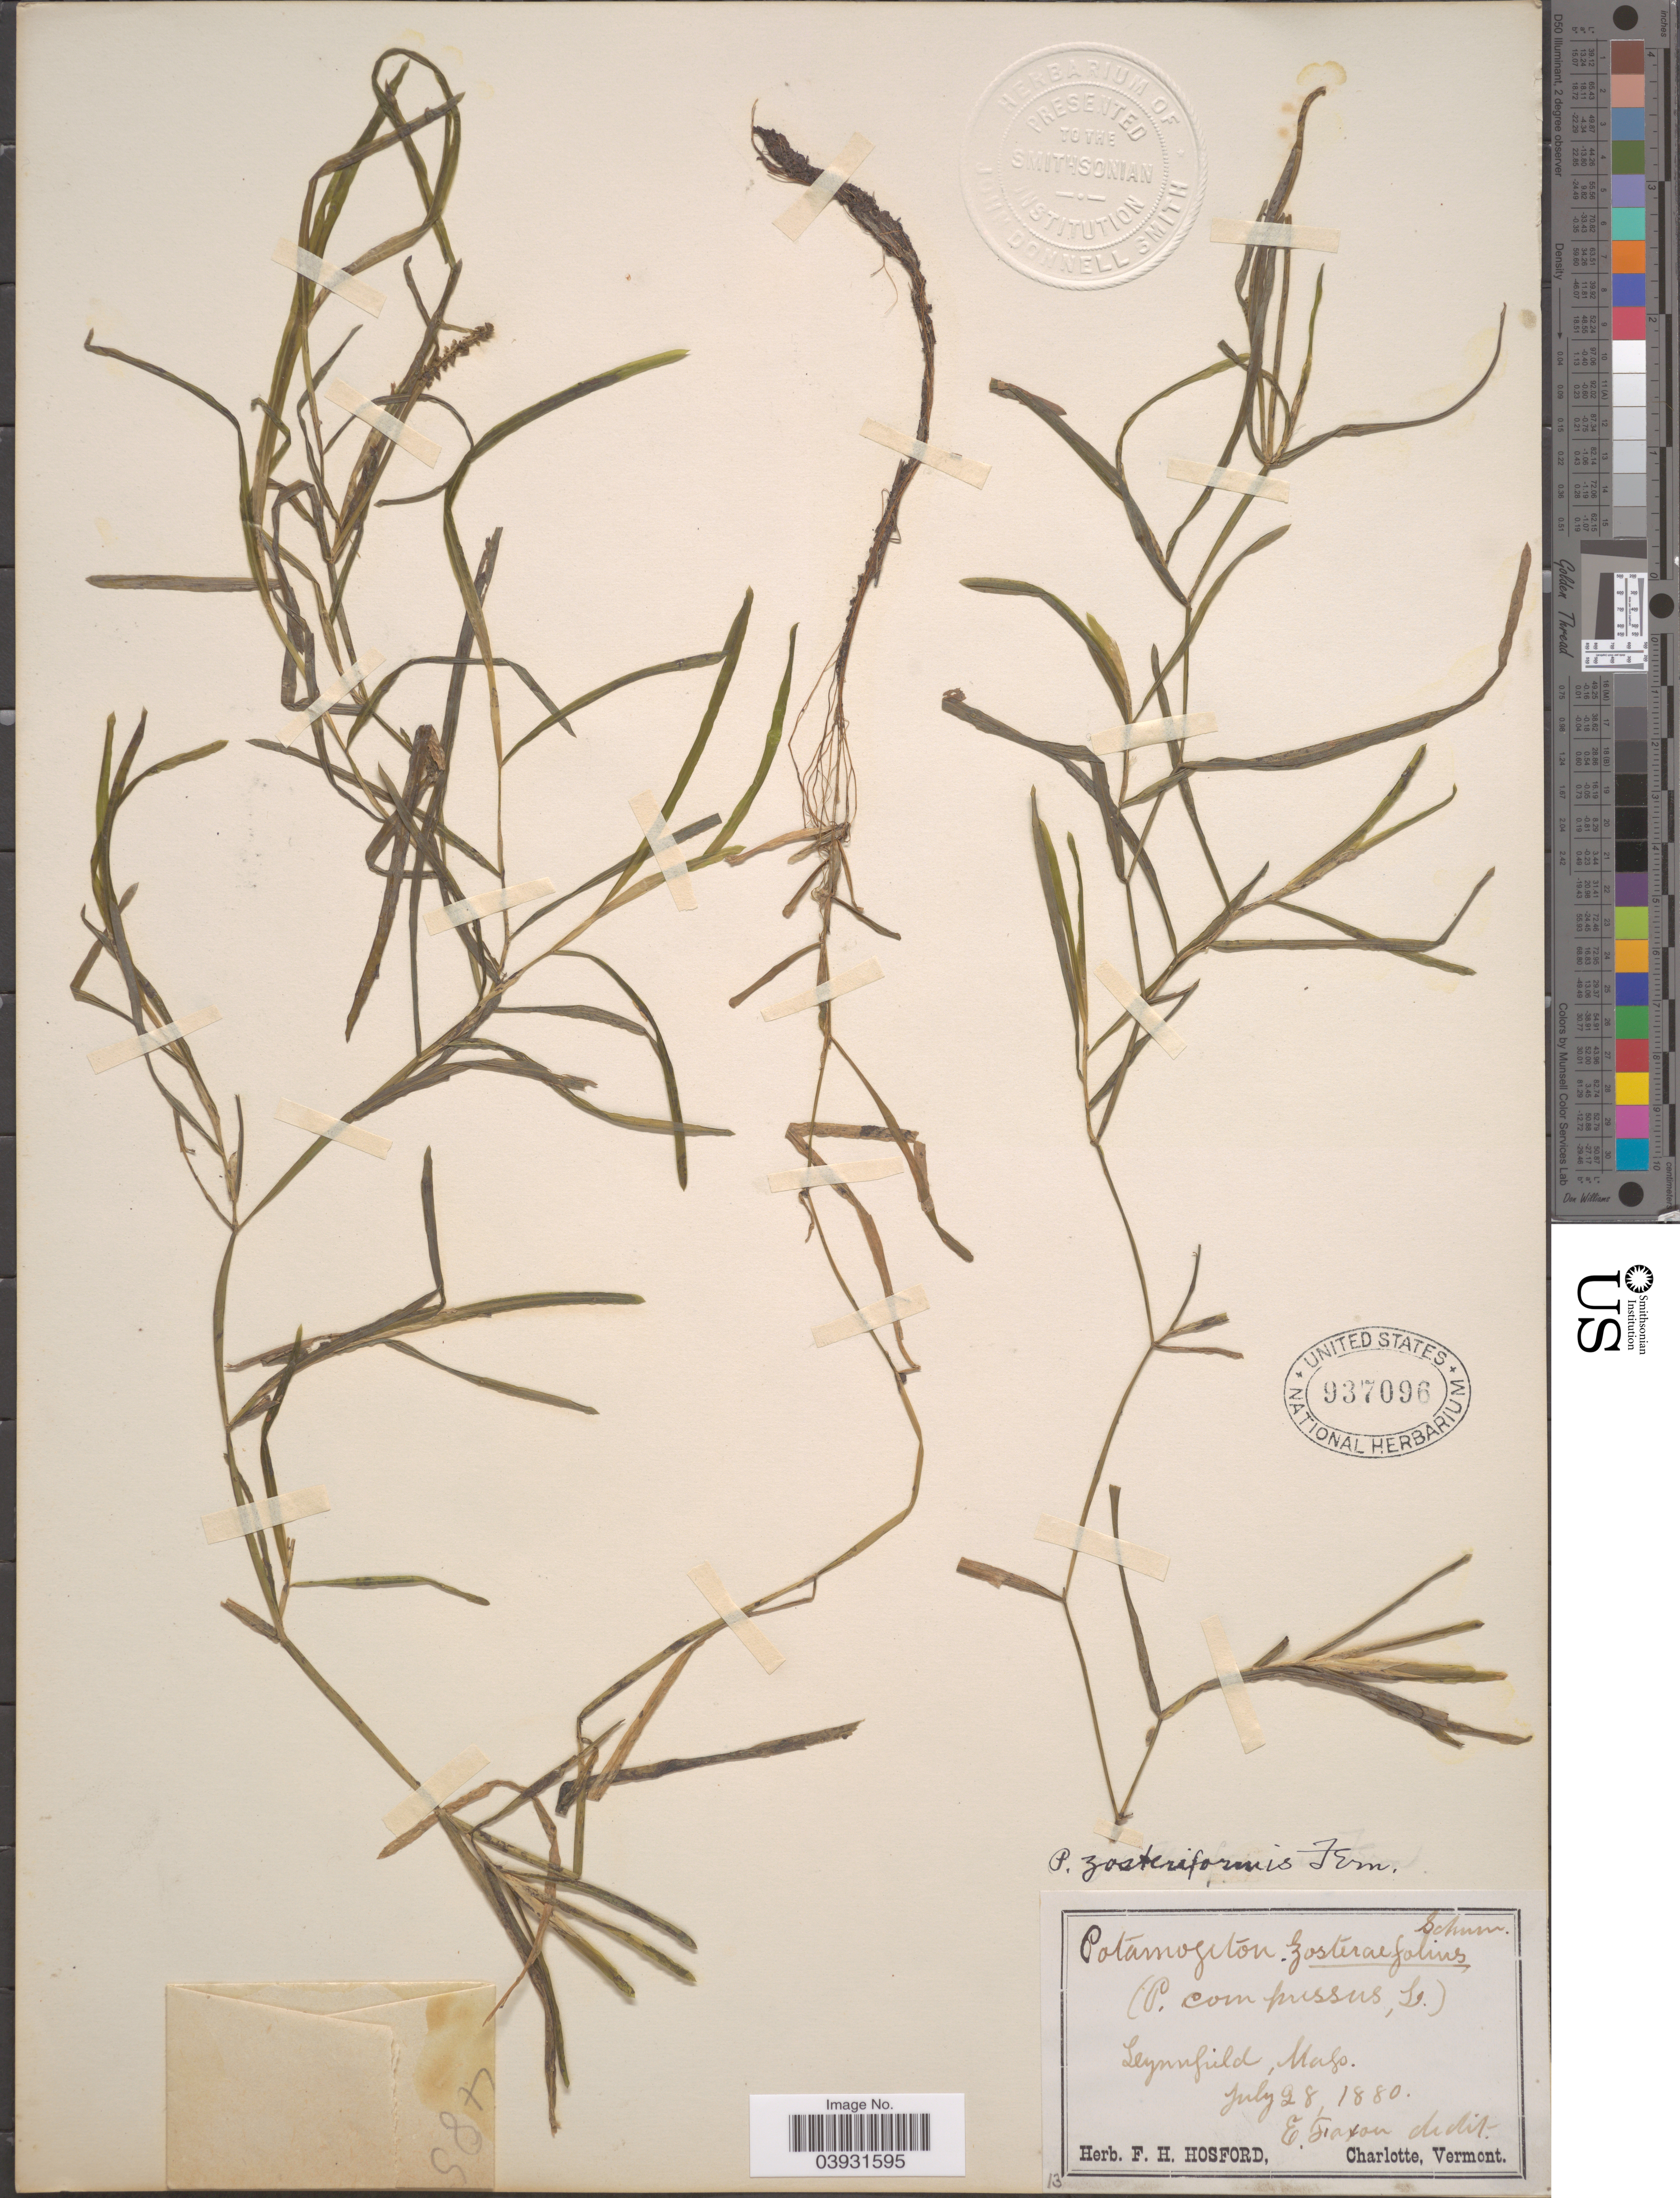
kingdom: Plantae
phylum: Tracheophyta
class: Liliopsida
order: Alismatales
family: Potamogetonaceae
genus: Potamogeton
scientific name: Potamogeton zosterifolius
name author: Schumach.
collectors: E. Faxon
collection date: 1880-07-28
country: United States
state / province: Massachusetts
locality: Lynnfield.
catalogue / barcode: US 937096